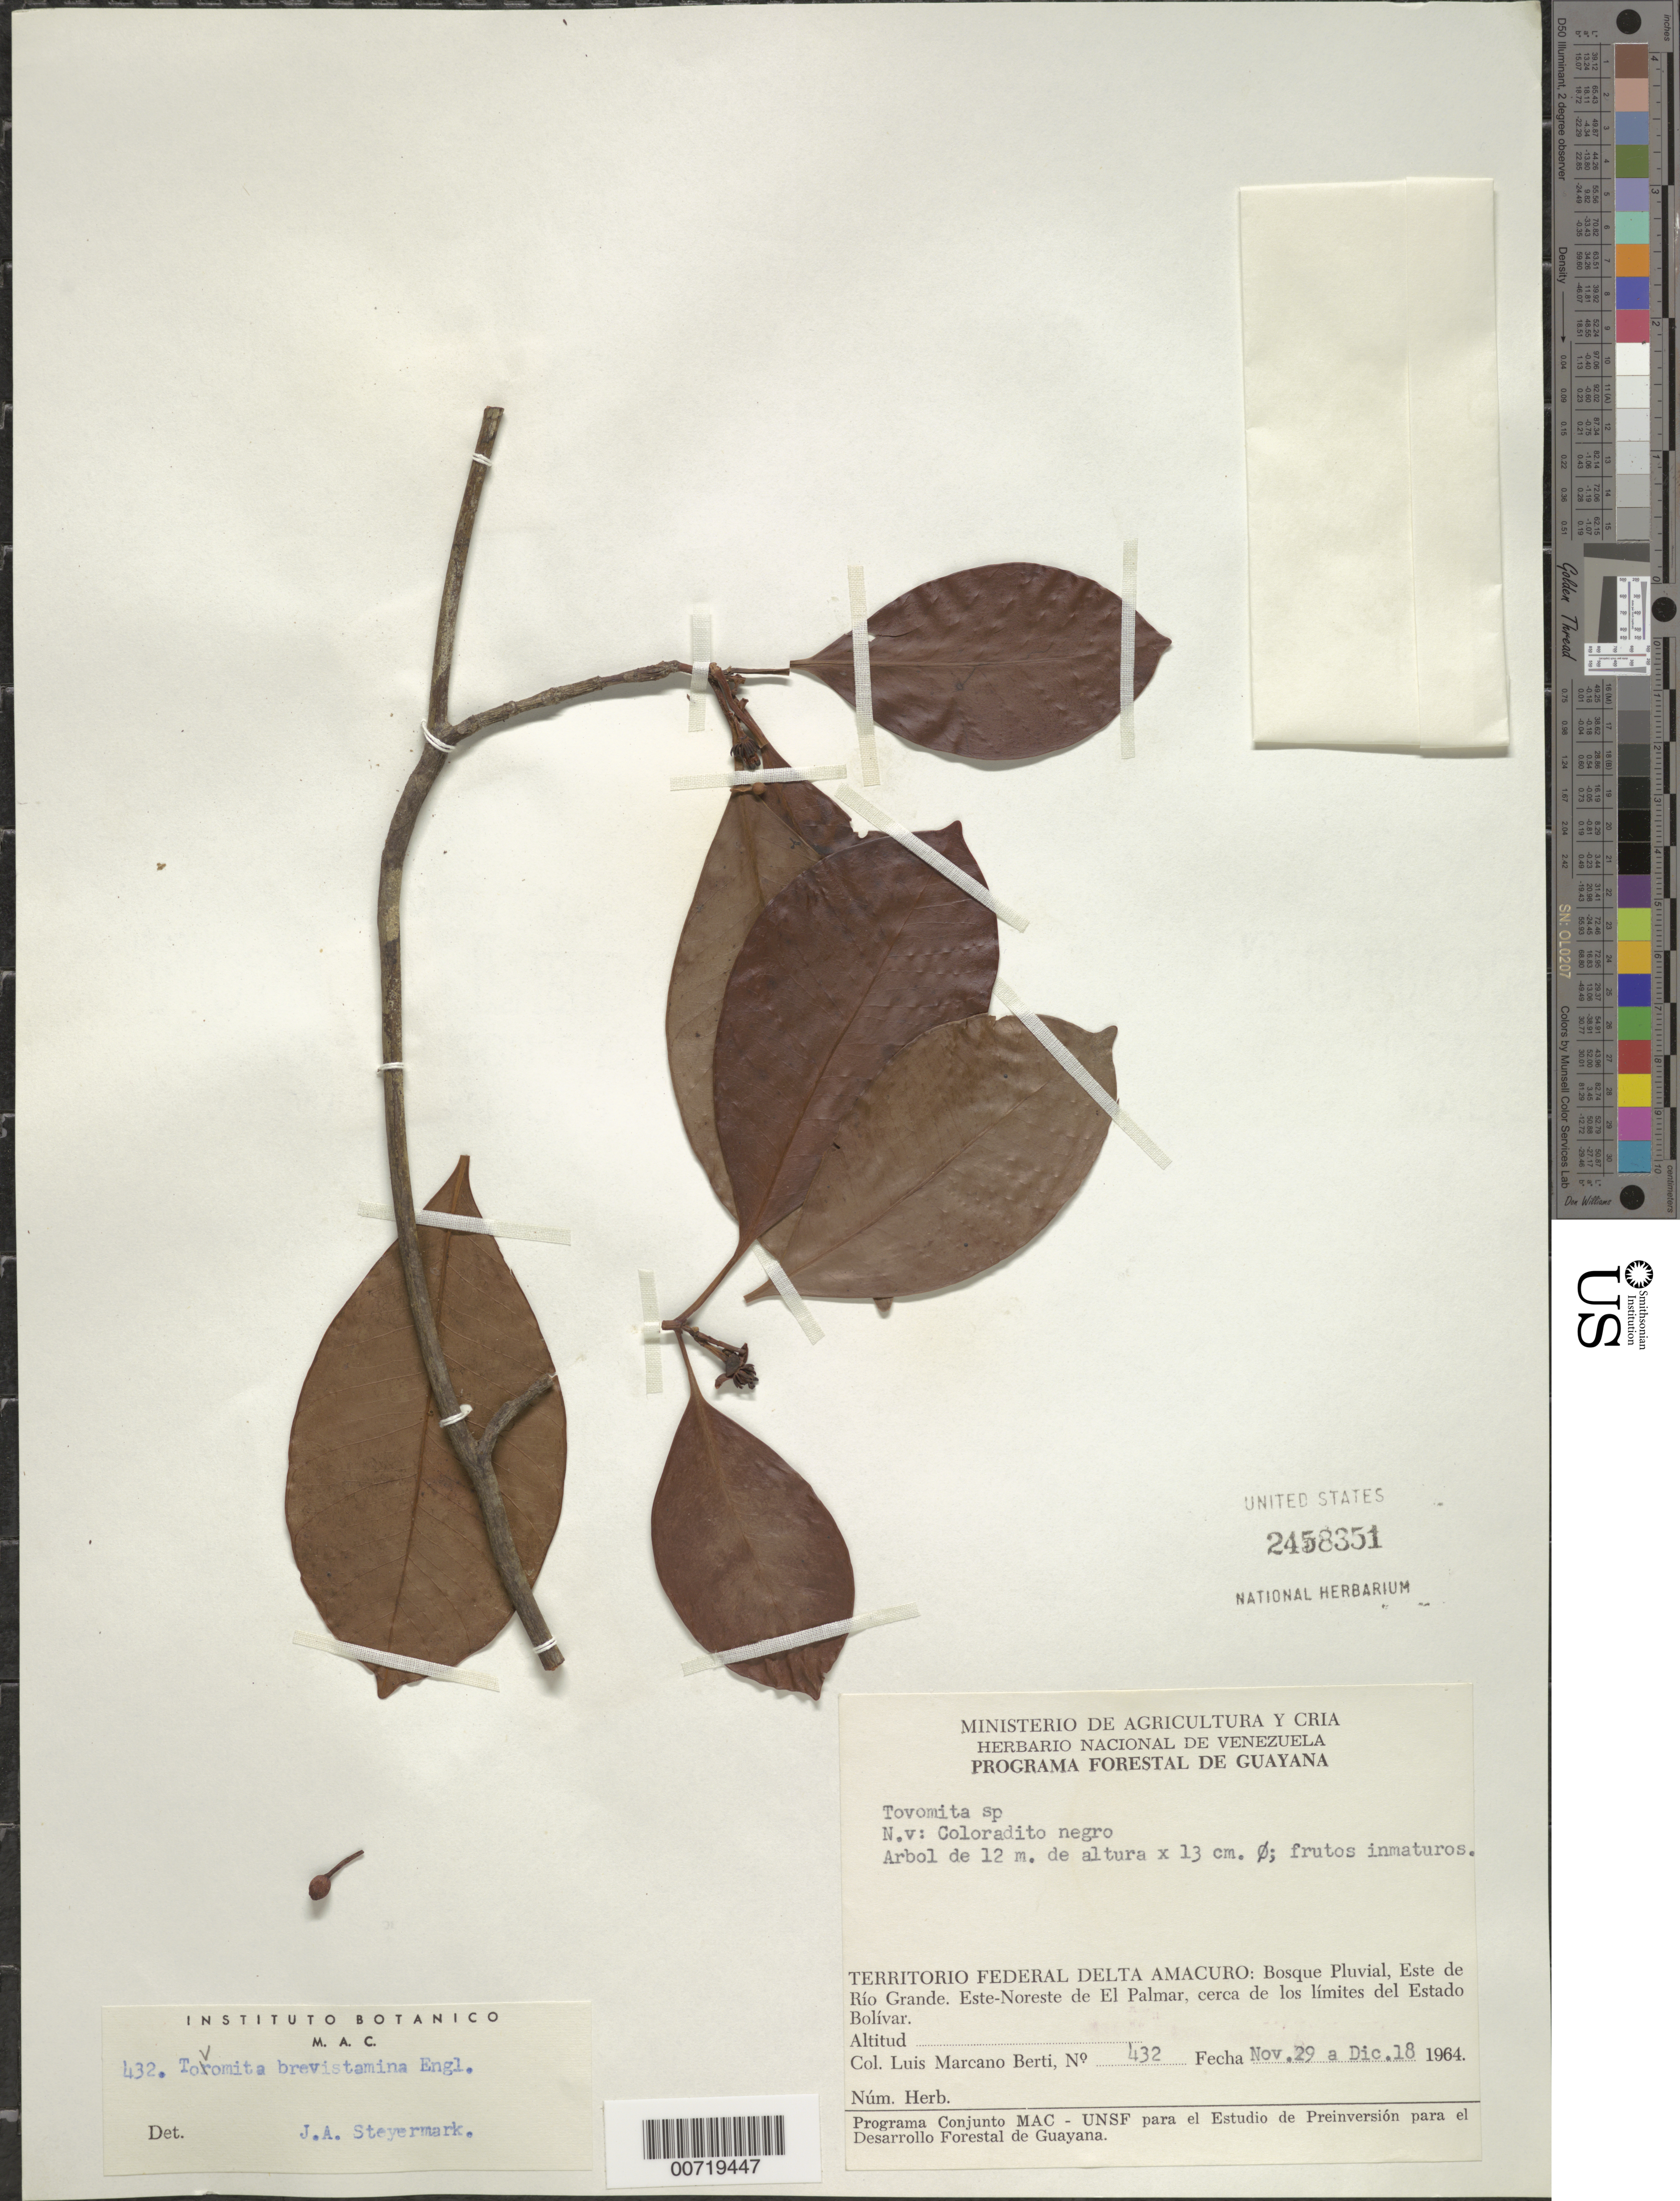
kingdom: Plantae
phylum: Tracheophyta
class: Magnoliopsida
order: Malpighiales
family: Clusiaceae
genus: Tovomita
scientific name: Tovomita brevistaminea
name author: Engl.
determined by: Steyermark, Julian A., (VEN)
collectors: L. Marcano-Berti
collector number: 432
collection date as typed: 29-Nov-64 to 18-Dec-64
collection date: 1964-11-29/1964-12-18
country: Venezuela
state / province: Delta Amacuro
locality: Este de Río Grande, ENE de El Palmar, cerca de los limites del Estado Bolívar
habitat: Bosque pluvial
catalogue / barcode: US 2458351